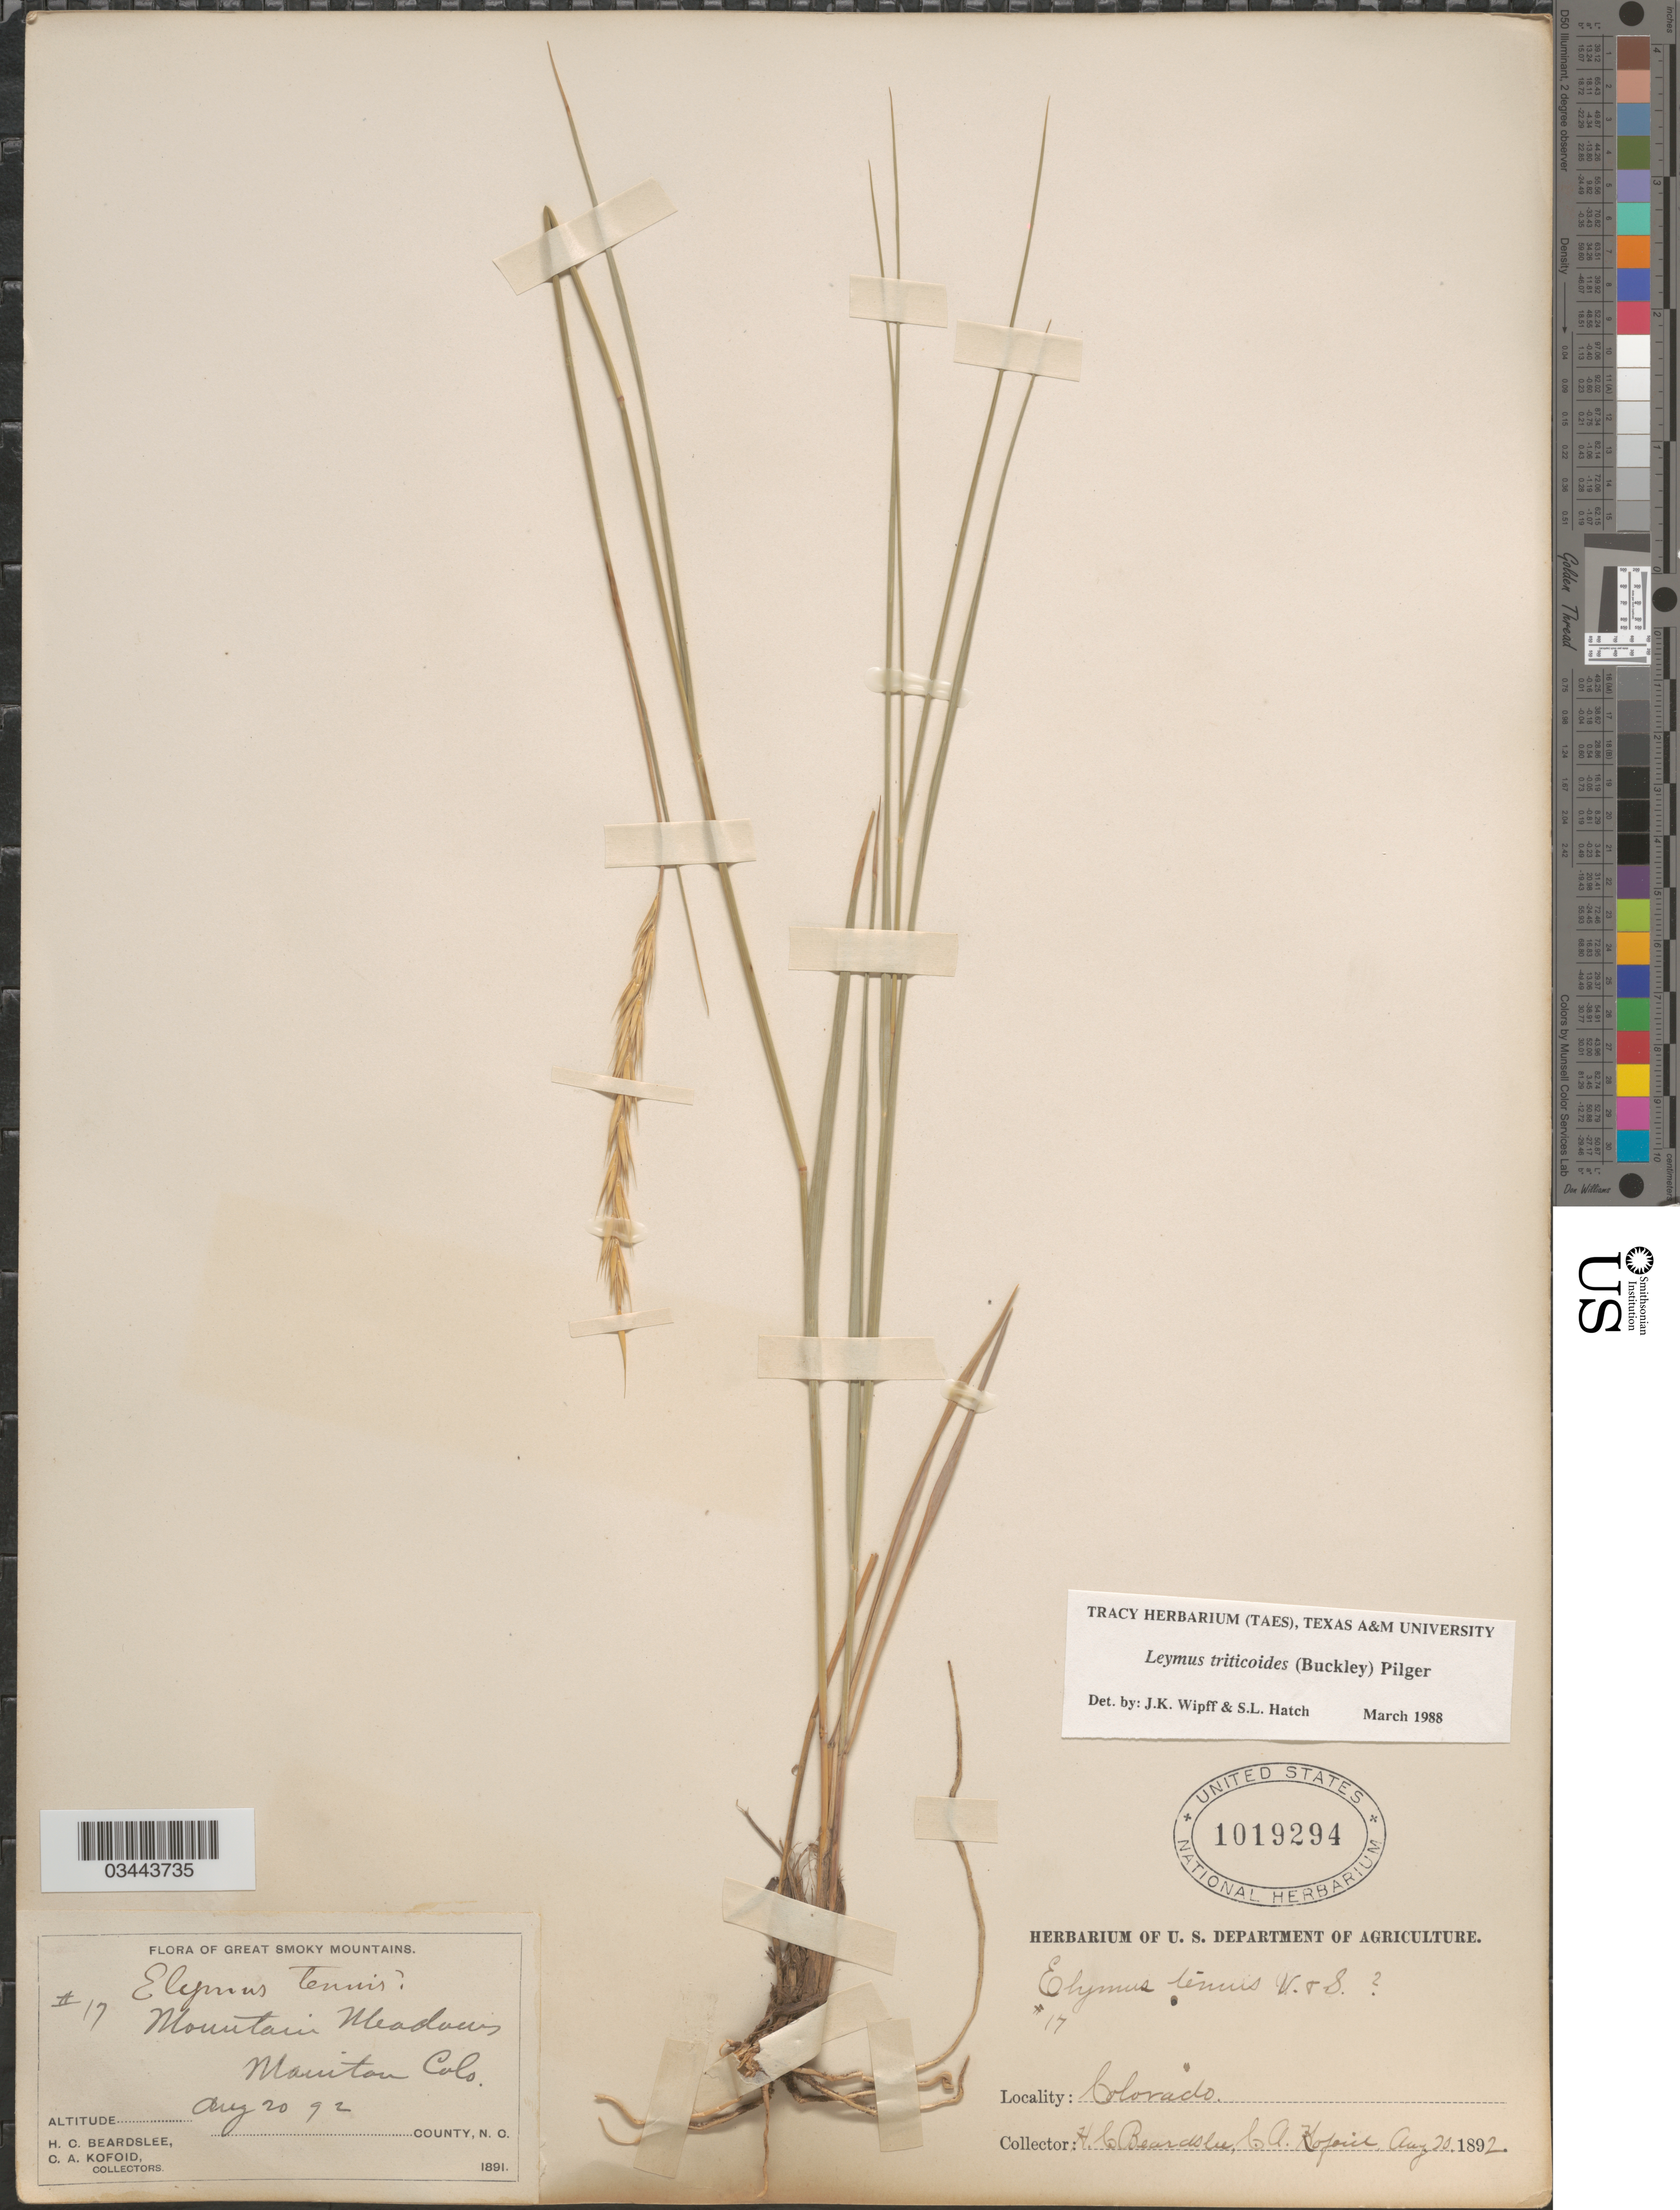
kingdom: Plantae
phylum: Tracheophyta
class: Liliopsida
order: Poales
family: Poaceae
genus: Leymus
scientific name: Leymus triticoides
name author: (Buckley) Pilg.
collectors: H. Beardslee & C. Kofoid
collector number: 17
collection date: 1892-08-20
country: United States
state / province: Colorado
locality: Great Smoky Mountains. Mountain meadows. Manitou.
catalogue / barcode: US 1019294